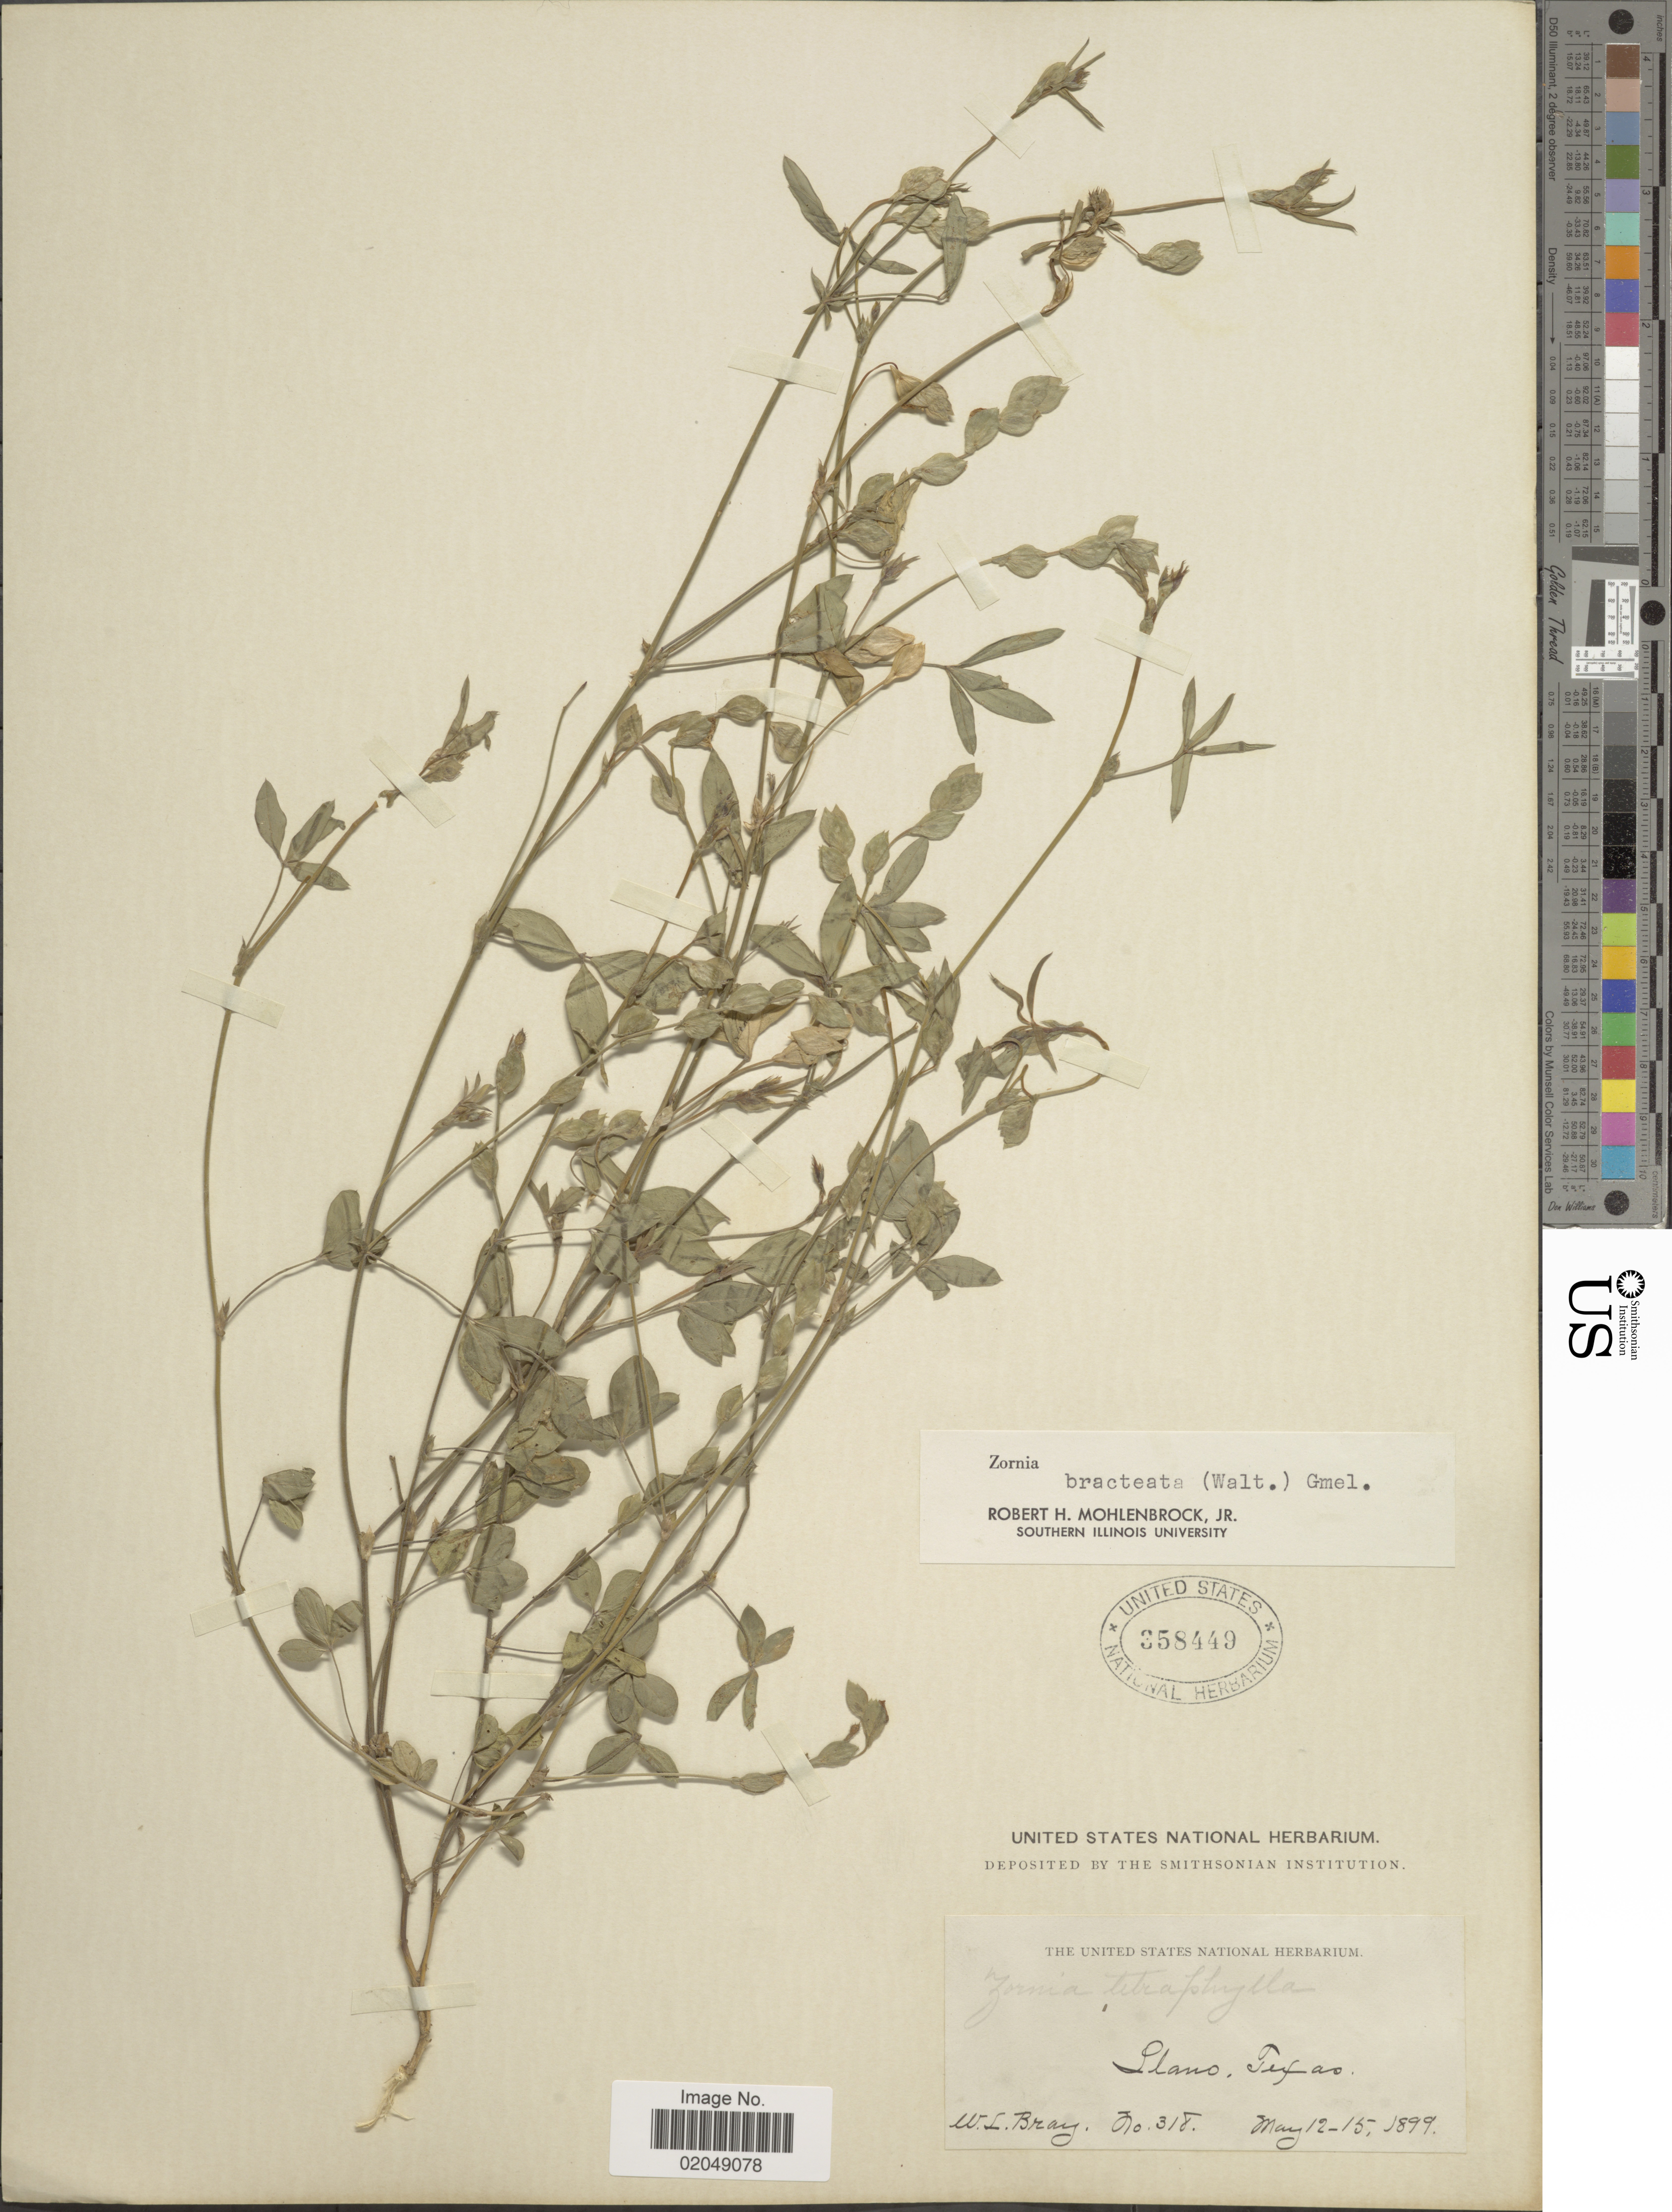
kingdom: Plantae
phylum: Tracheophyta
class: Magnoliopsida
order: Fabales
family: Fabaceae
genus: Zornia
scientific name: Zornia bracteata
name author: J.F. Gmel.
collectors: W. L. Bray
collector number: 318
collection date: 1899-05-12/1899-05-15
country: United States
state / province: Texas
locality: Plano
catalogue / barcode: US 358449